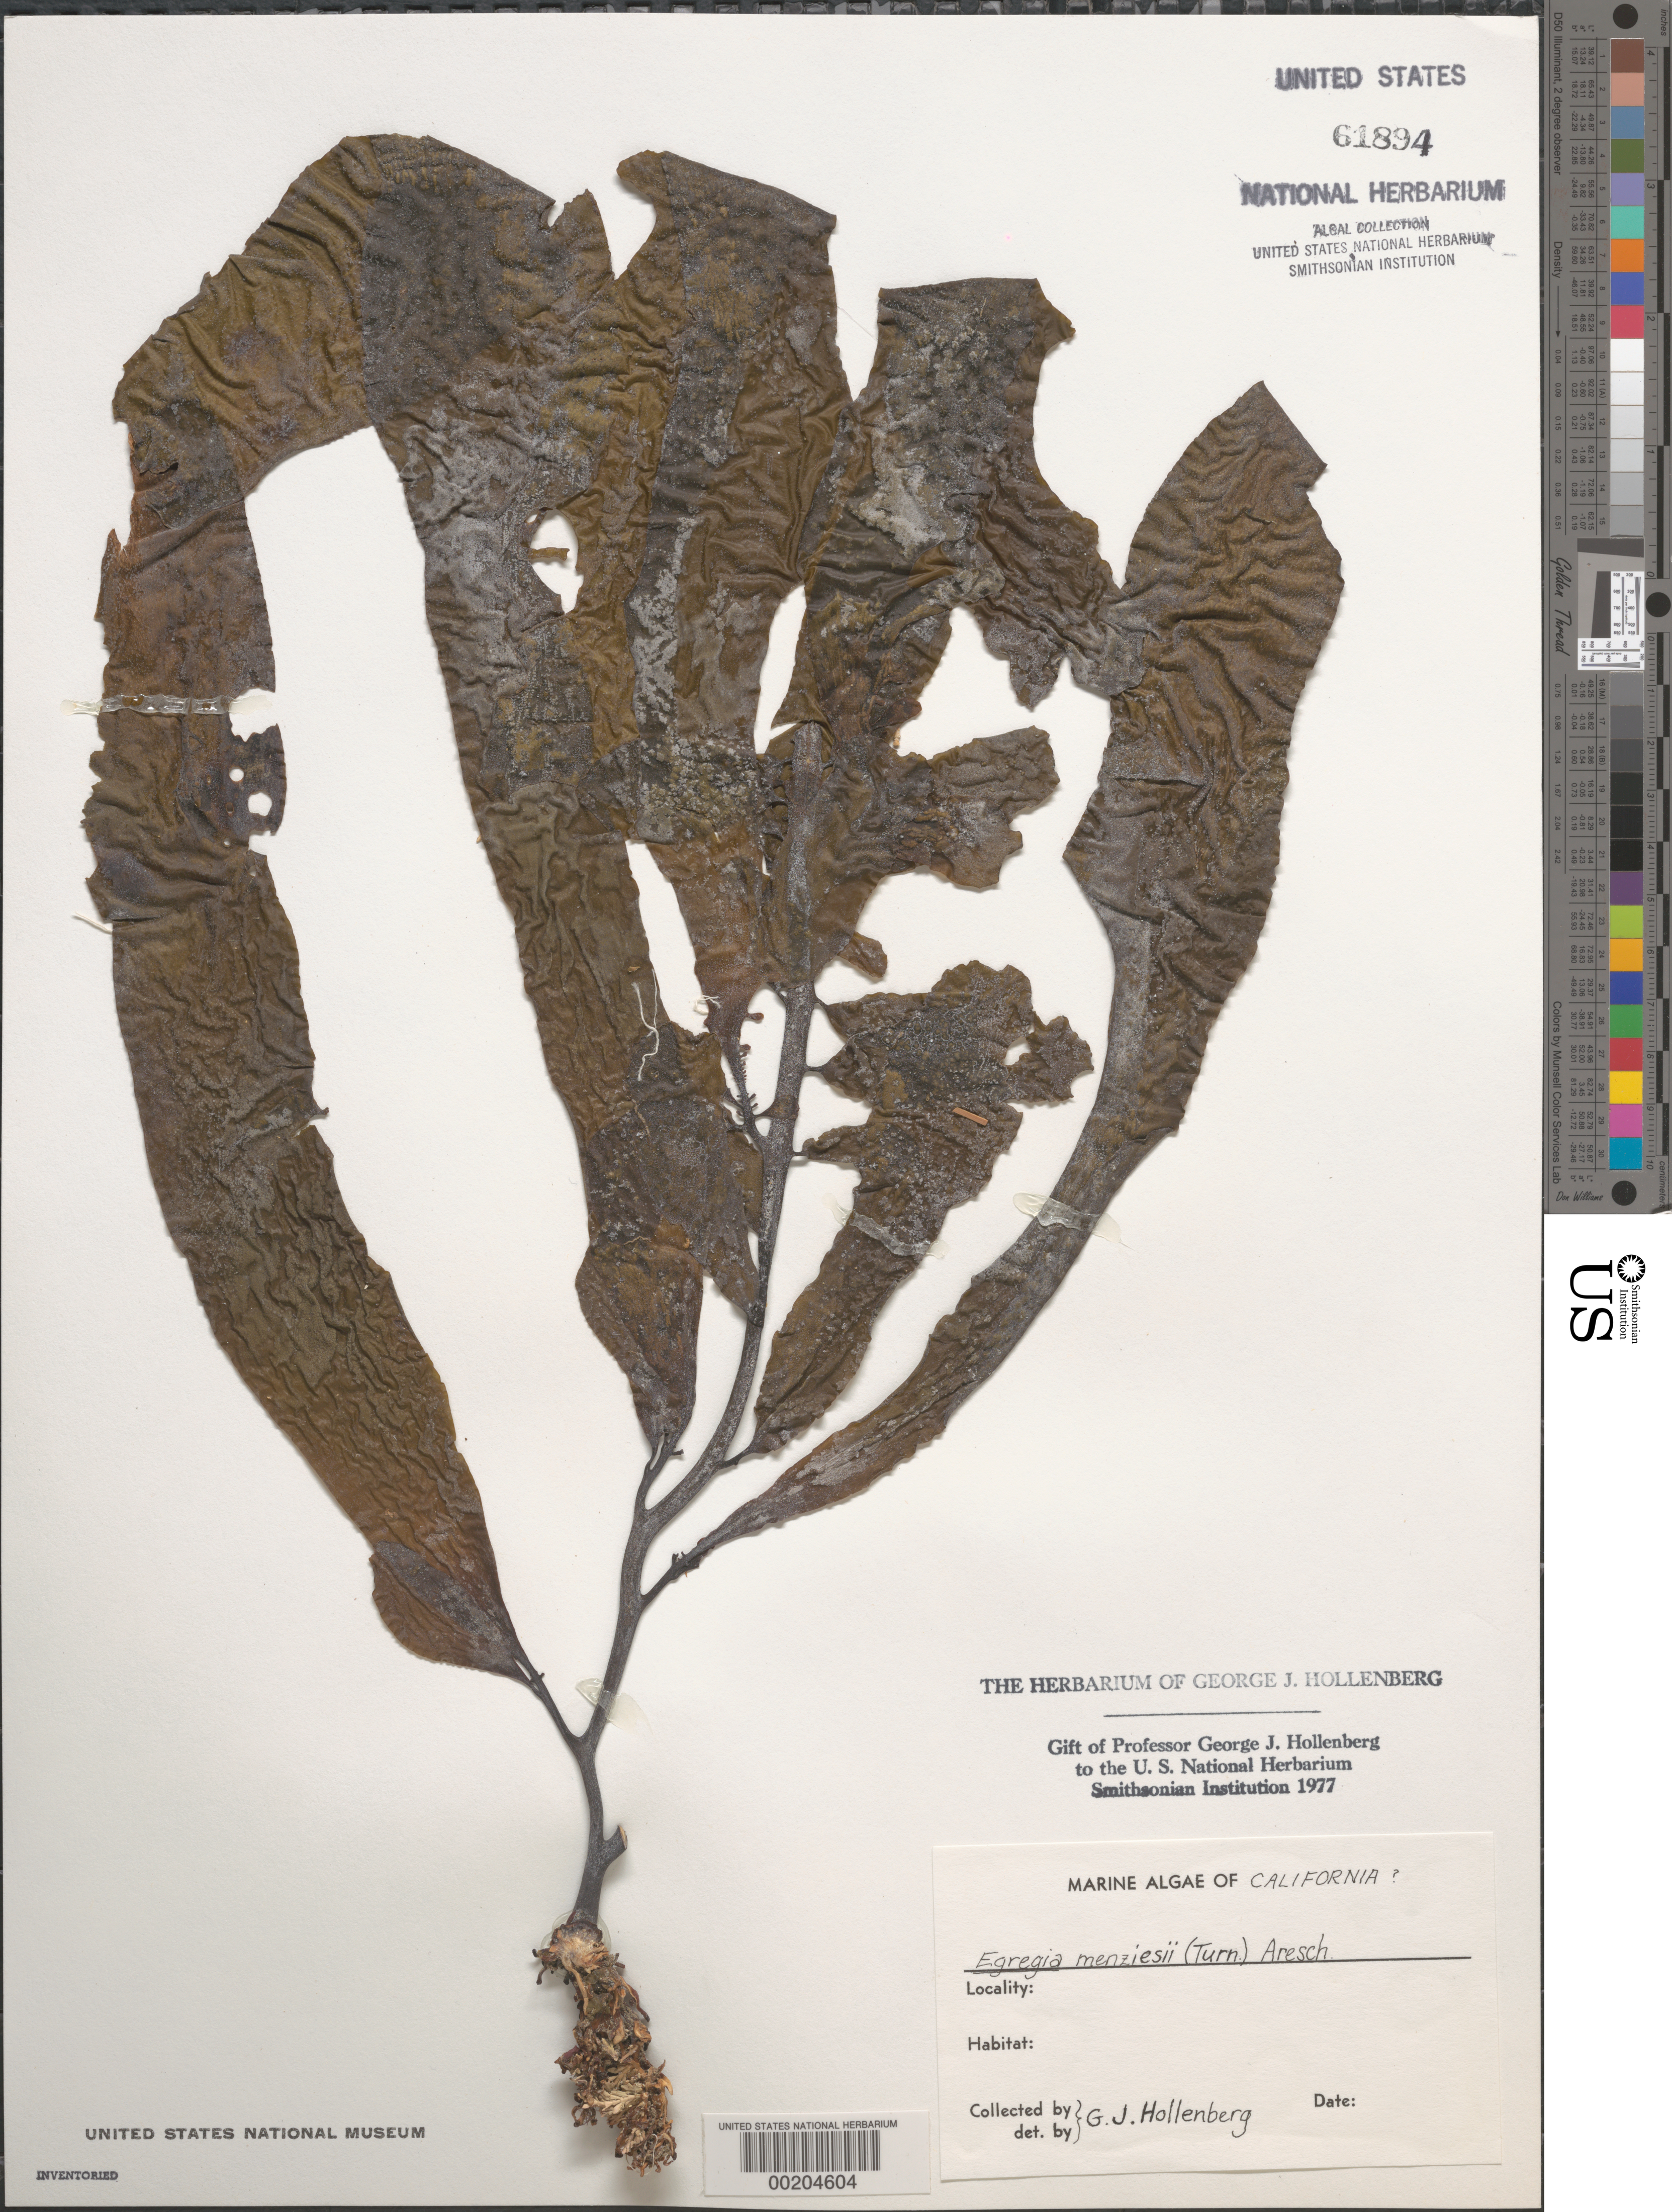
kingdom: Chromista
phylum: Ochrophyta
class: Phaeophyceae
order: Laminariales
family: Lessoniaceae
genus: Egregia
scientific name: Egregia menziesii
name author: (Turner) Aresch.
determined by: Hollenberg, George J.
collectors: G. Hollenberg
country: United States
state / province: California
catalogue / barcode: US 61894